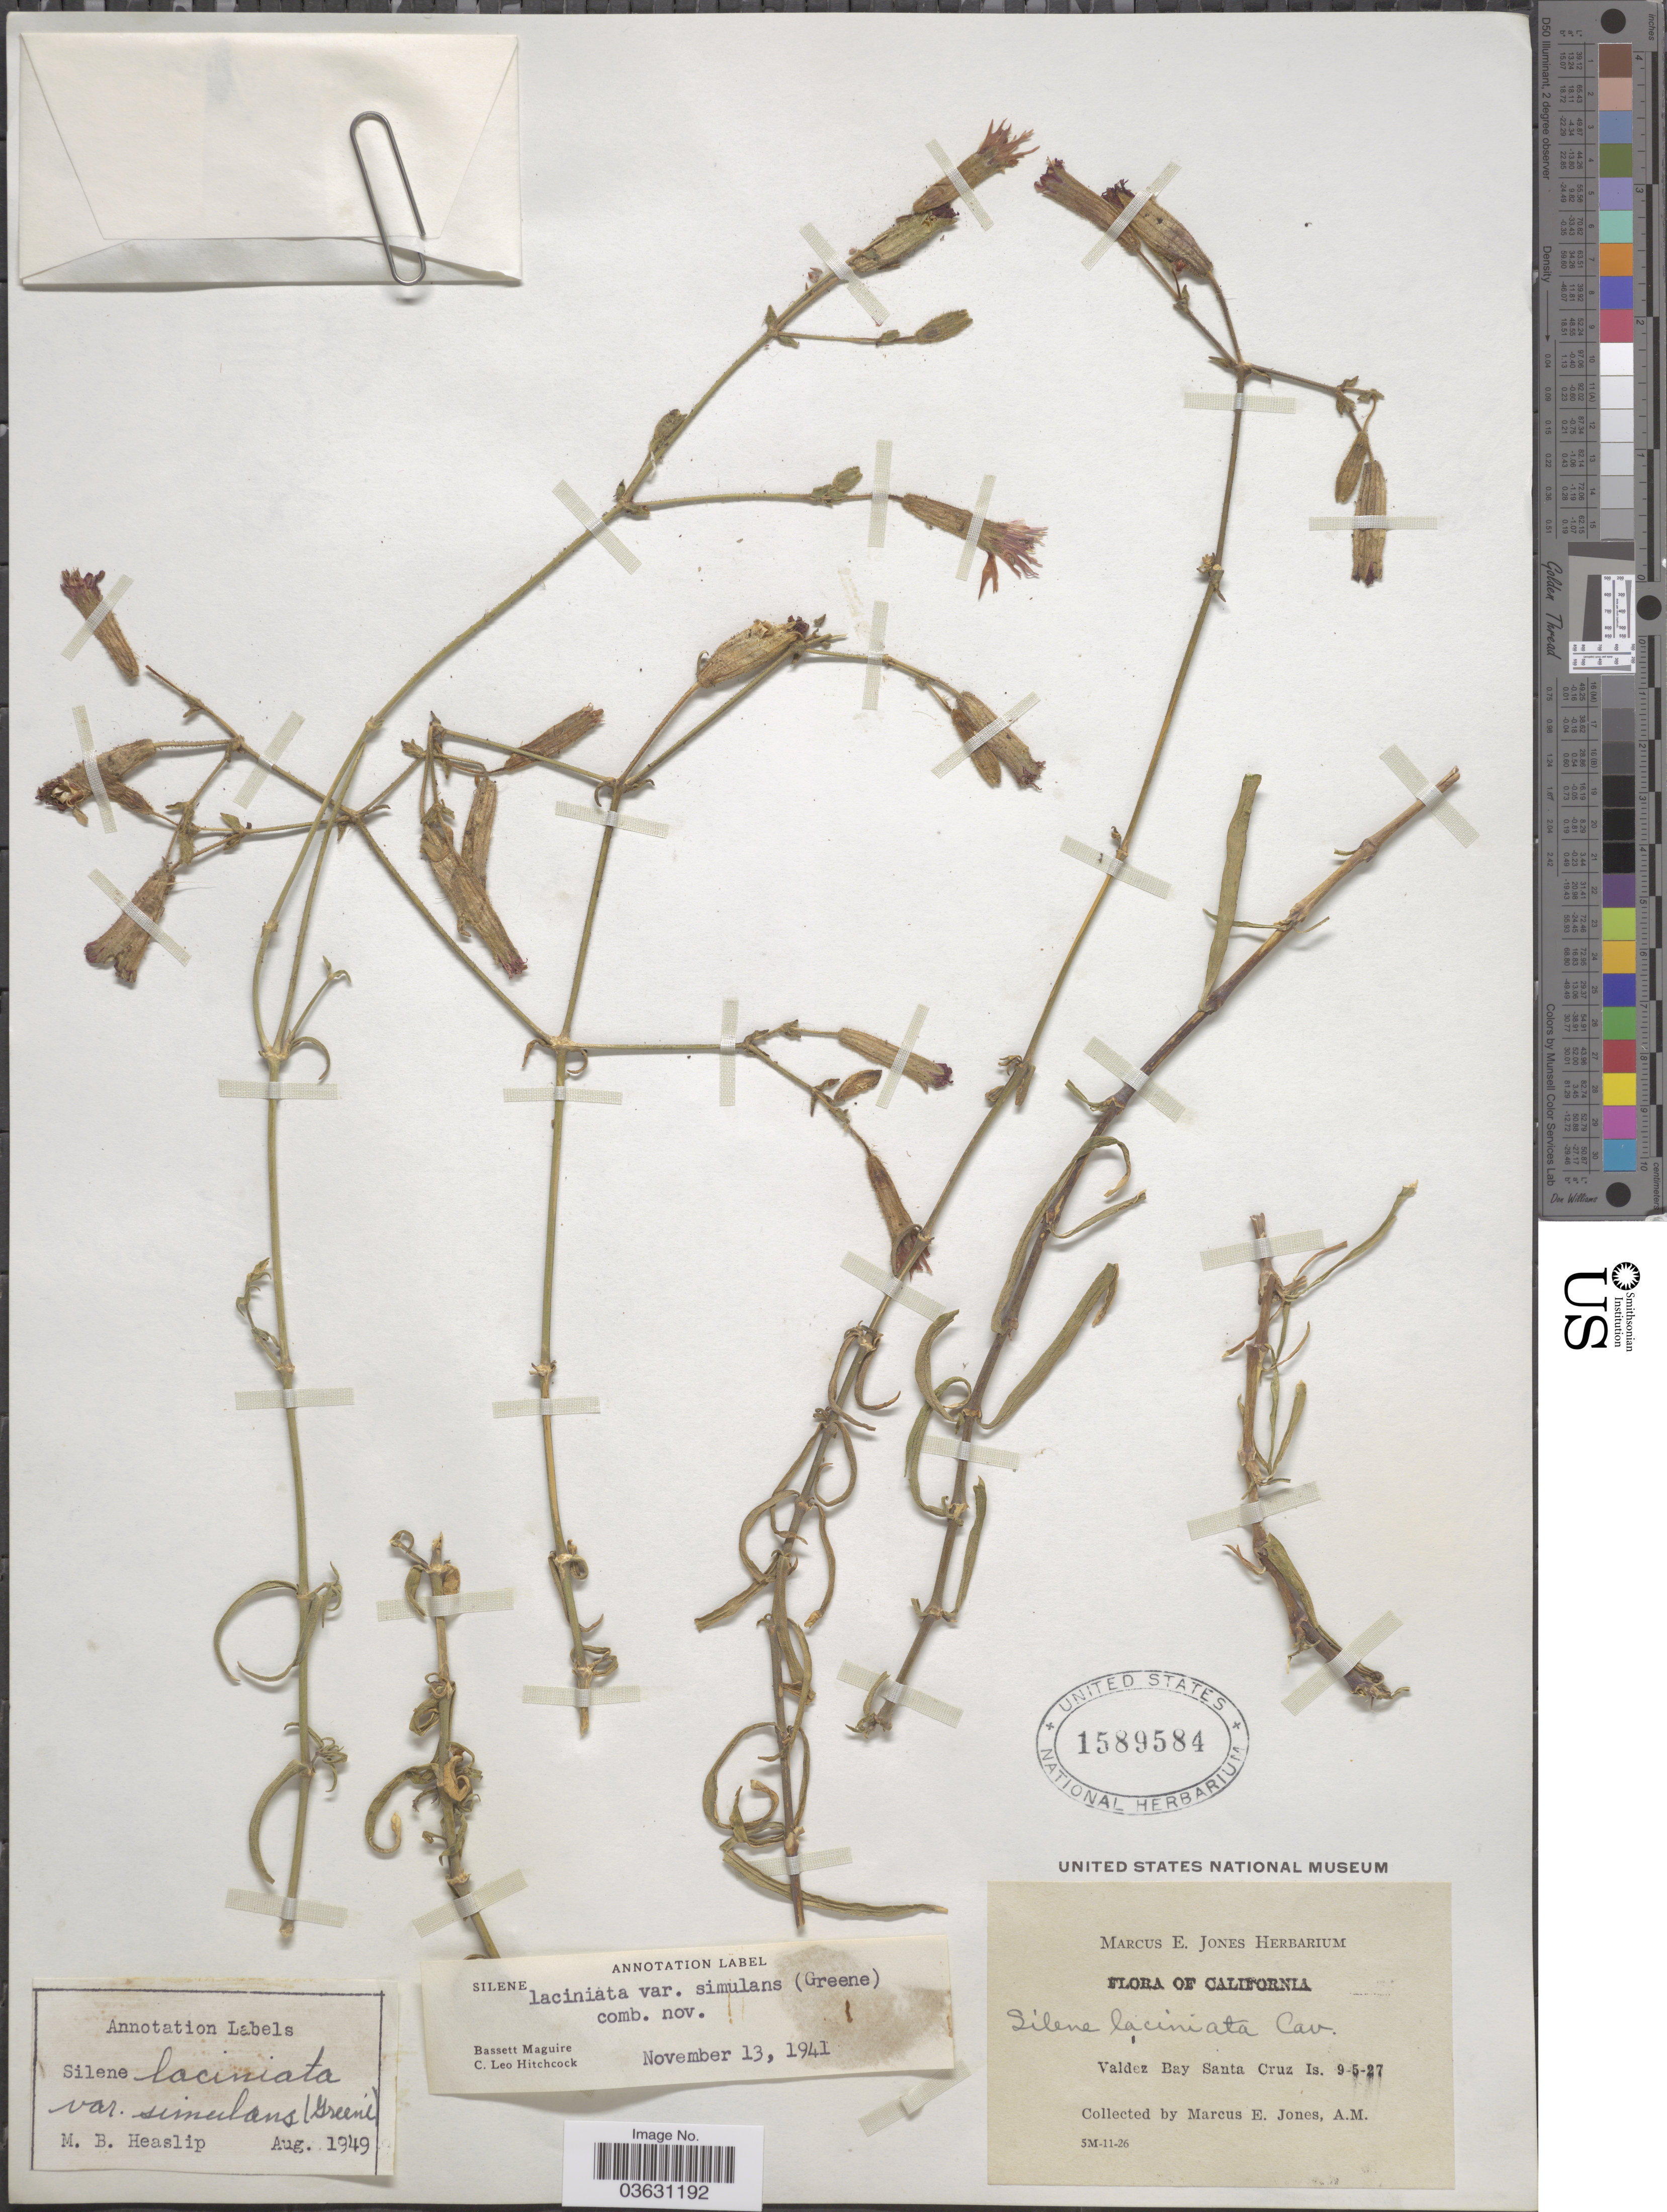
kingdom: Plantae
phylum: Tracheophyta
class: Magnoliopsida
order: Caryophyllales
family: Caryophyllaceae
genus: Silene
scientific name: Silene laciniata var. simulans (Greene) C.L. Hitchc. & Maguire comb. nov. ined.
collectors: M. E. Jones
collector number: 5M-11-26?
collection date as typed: Transcribed d/m/y: 5/9/27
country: United States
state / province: California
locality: Valdez Bay Santa Cruz Is.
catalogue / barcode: US 1589584